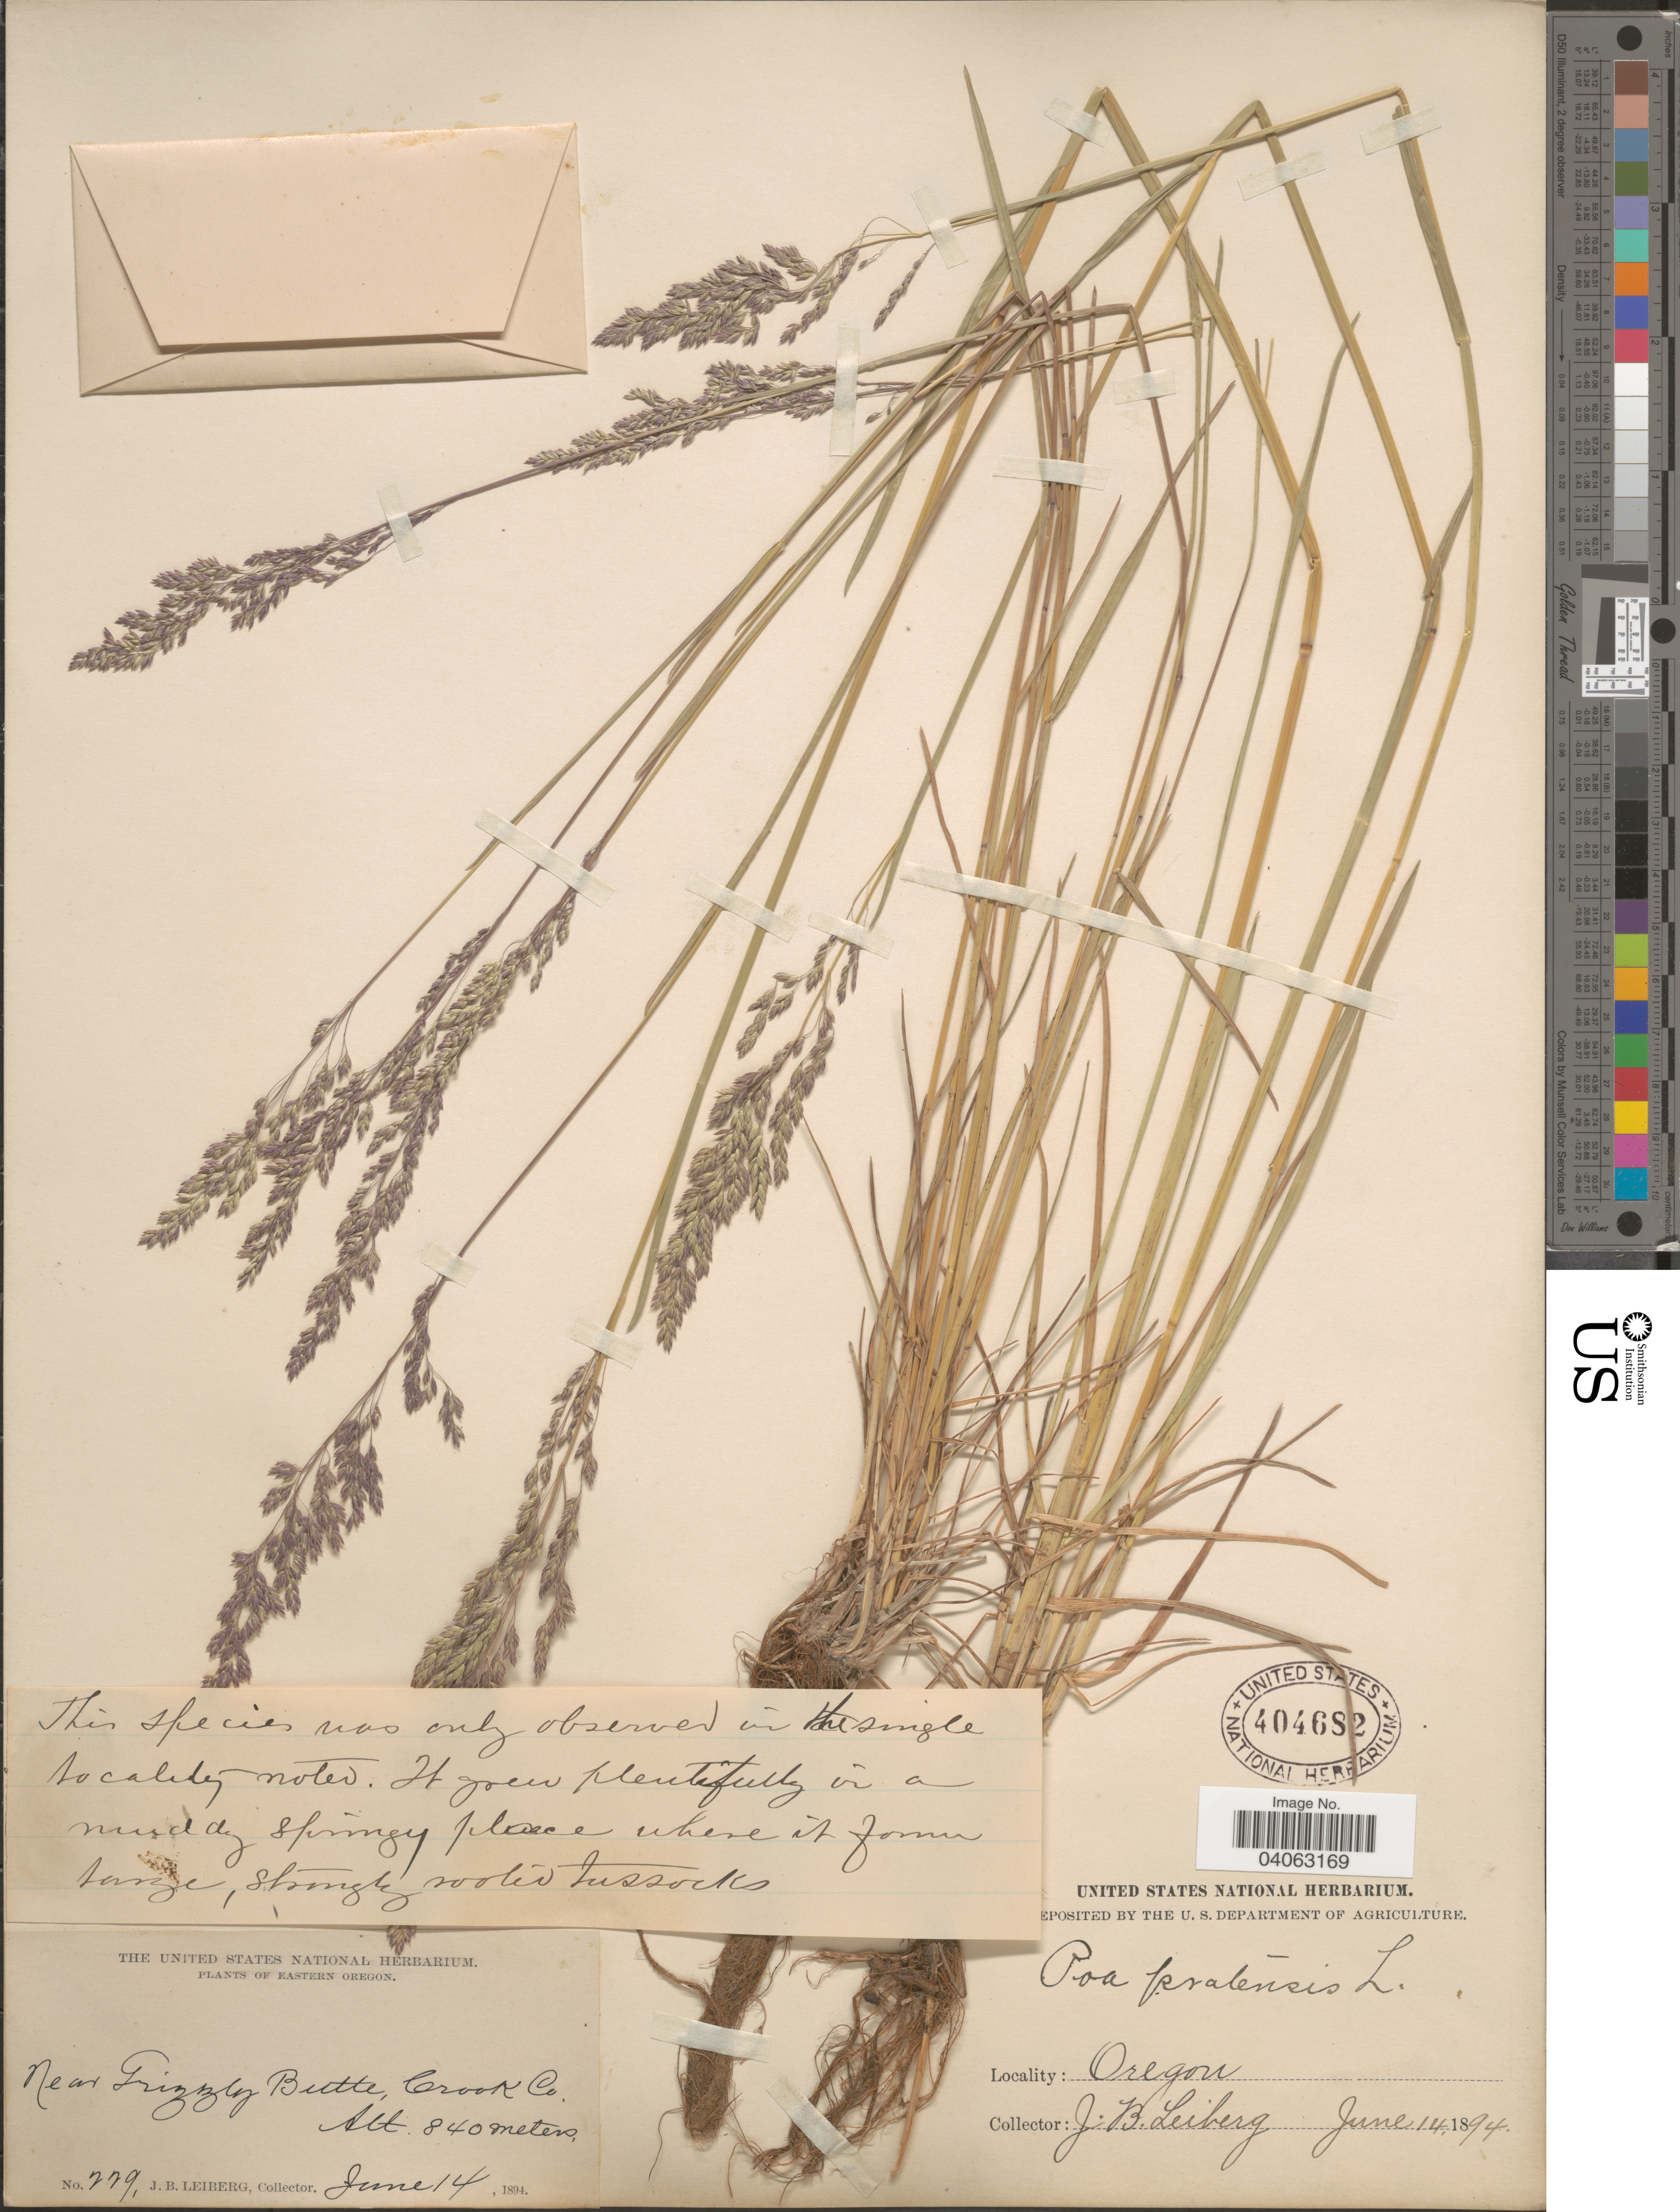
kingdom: Plantae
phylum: Tracheophyta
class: Liliopsida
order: Poales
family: Poaceae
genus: Poa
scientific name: Poa pratensis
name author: L.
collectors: J. B. Leiberg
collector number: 229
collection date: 1894-06-14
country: United States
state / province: Oregon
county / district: Crook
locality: Eastern Oregon. Near Grizzly Butte, Crook Co.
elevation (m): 840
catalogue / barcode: US 404682